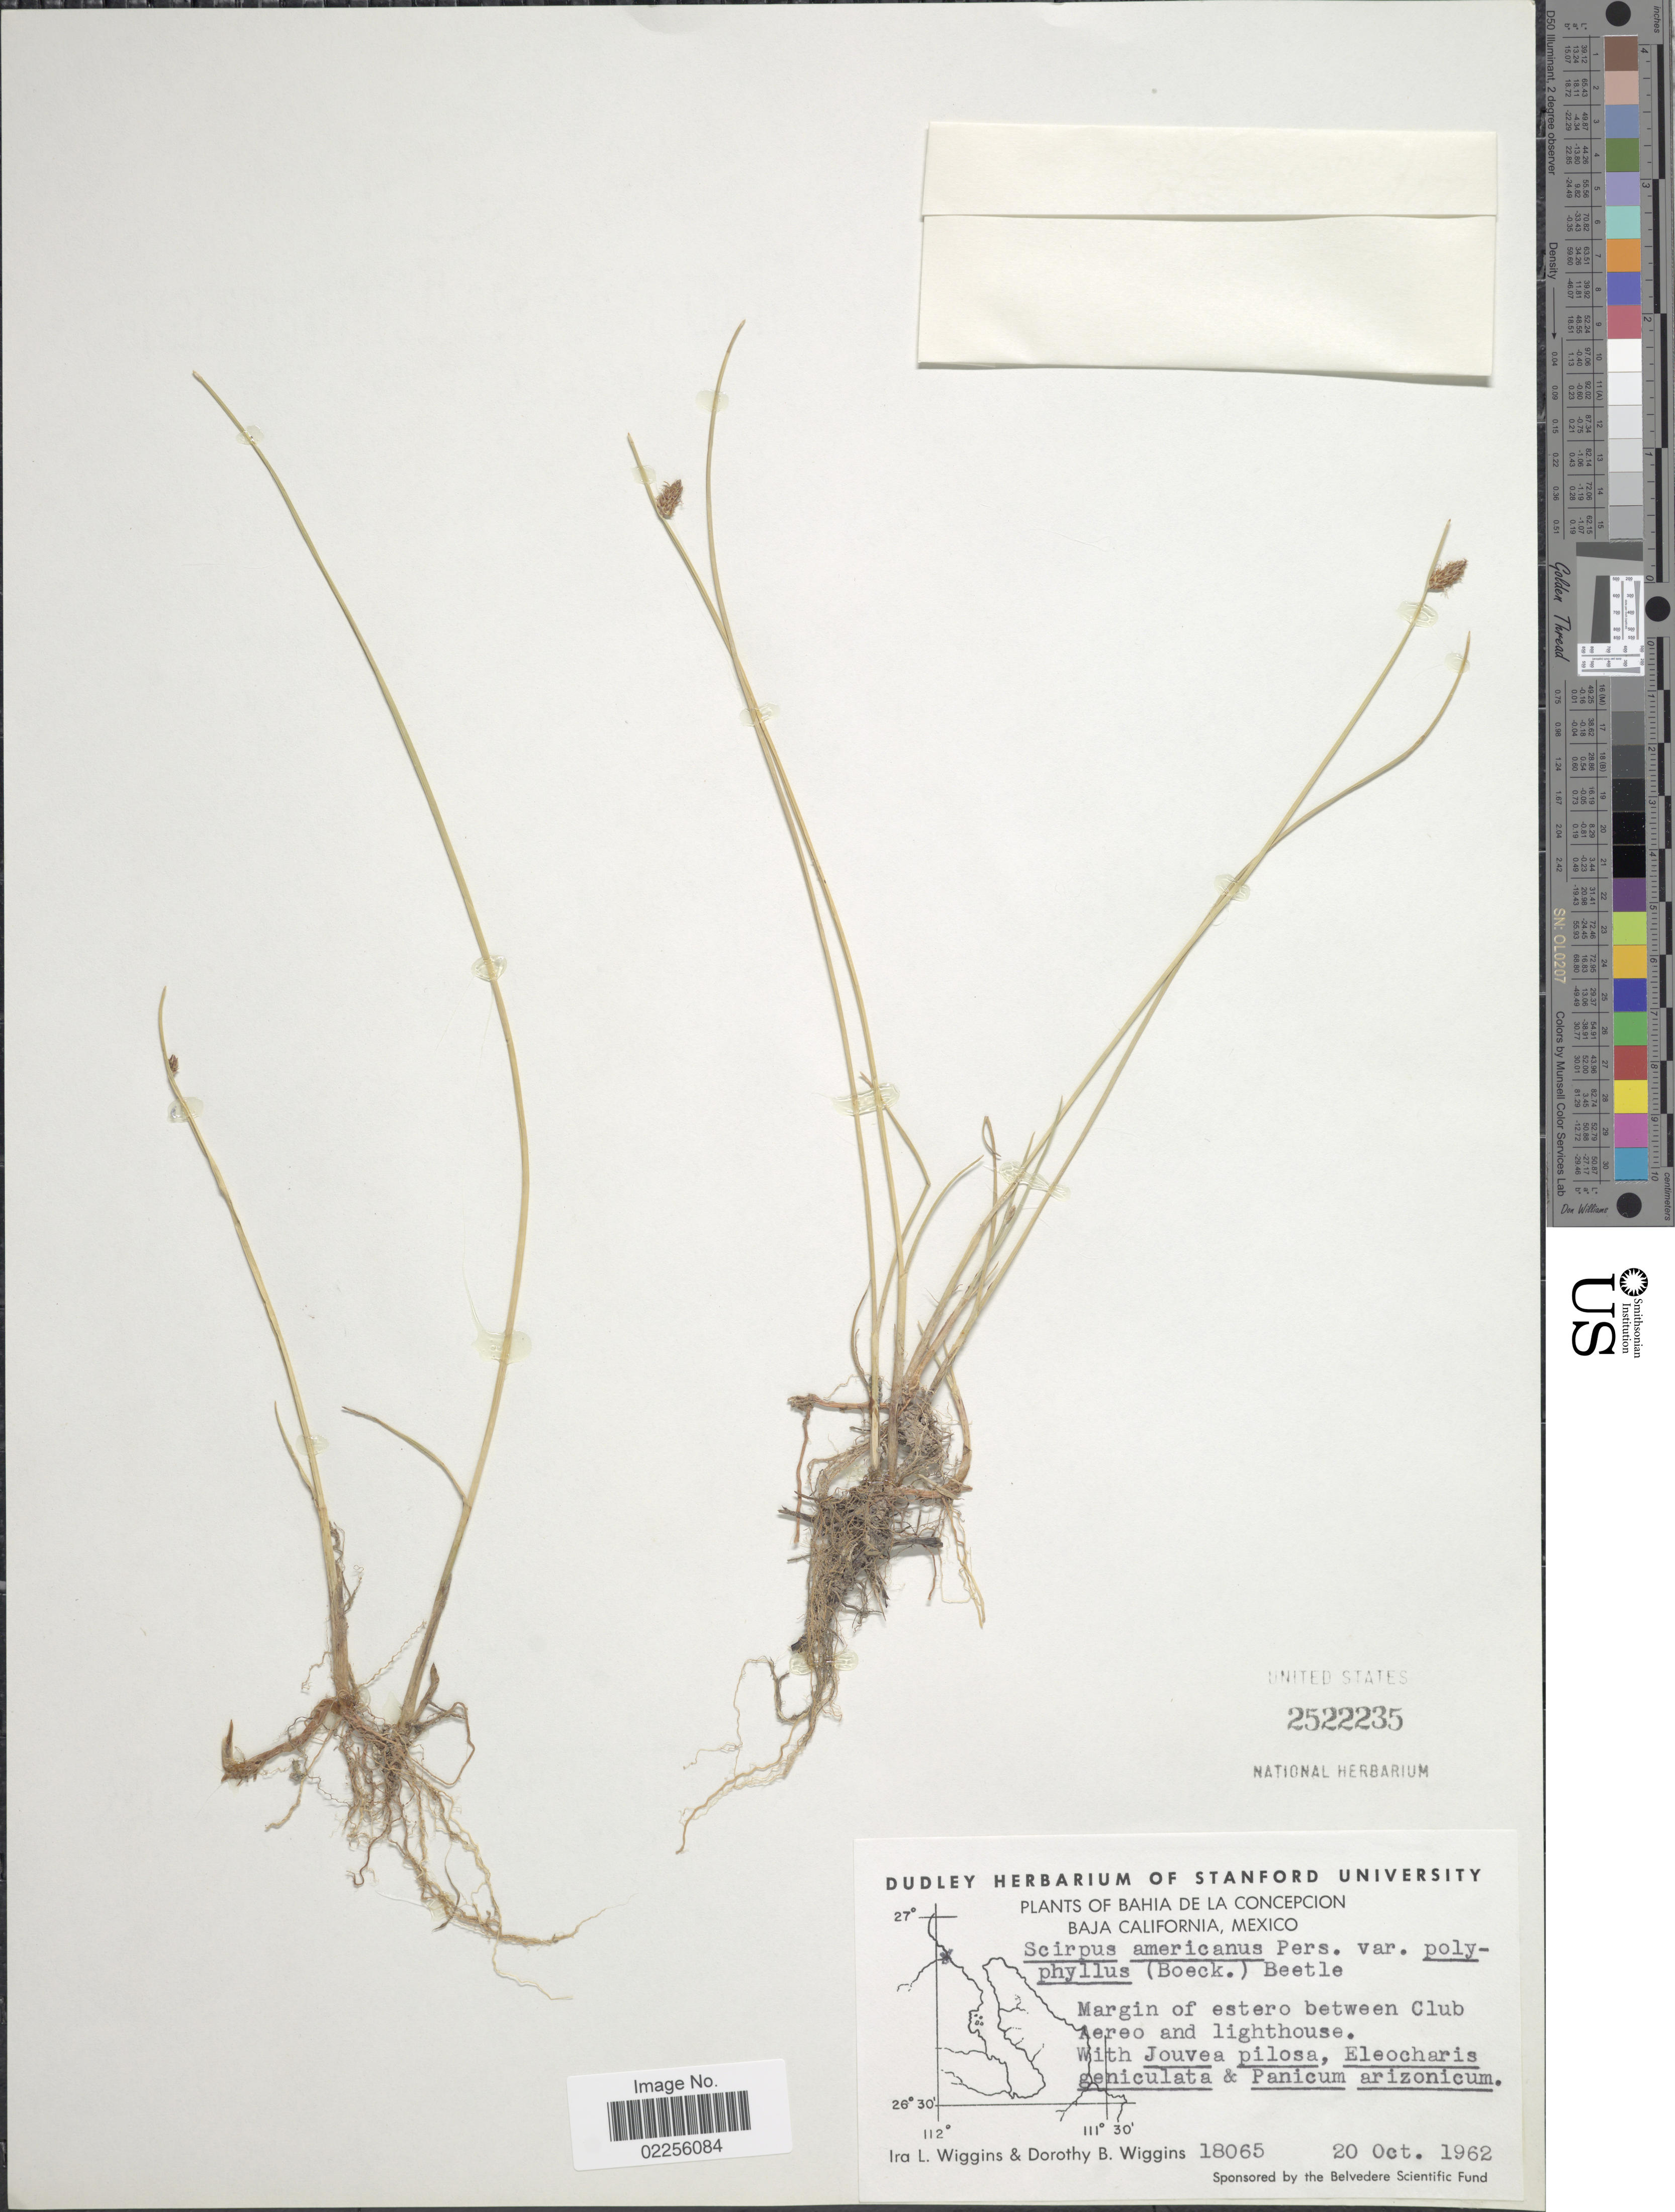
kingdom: Plantae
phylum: Tracheophyta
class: Liliopsida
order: Poales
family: Cyperaceae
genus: Schoenoplectus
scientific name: Schoenoplectus pungens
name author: (Vahl) Palla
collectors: I. L. Wiggins & D. B. Wiggins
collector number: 18065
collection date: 1962-10-20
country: Mexico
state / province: Baja California Sur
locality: Bahia De La Concepcion, Margin of estero between Club Aereo and lighthouse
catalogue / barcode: US 2522235